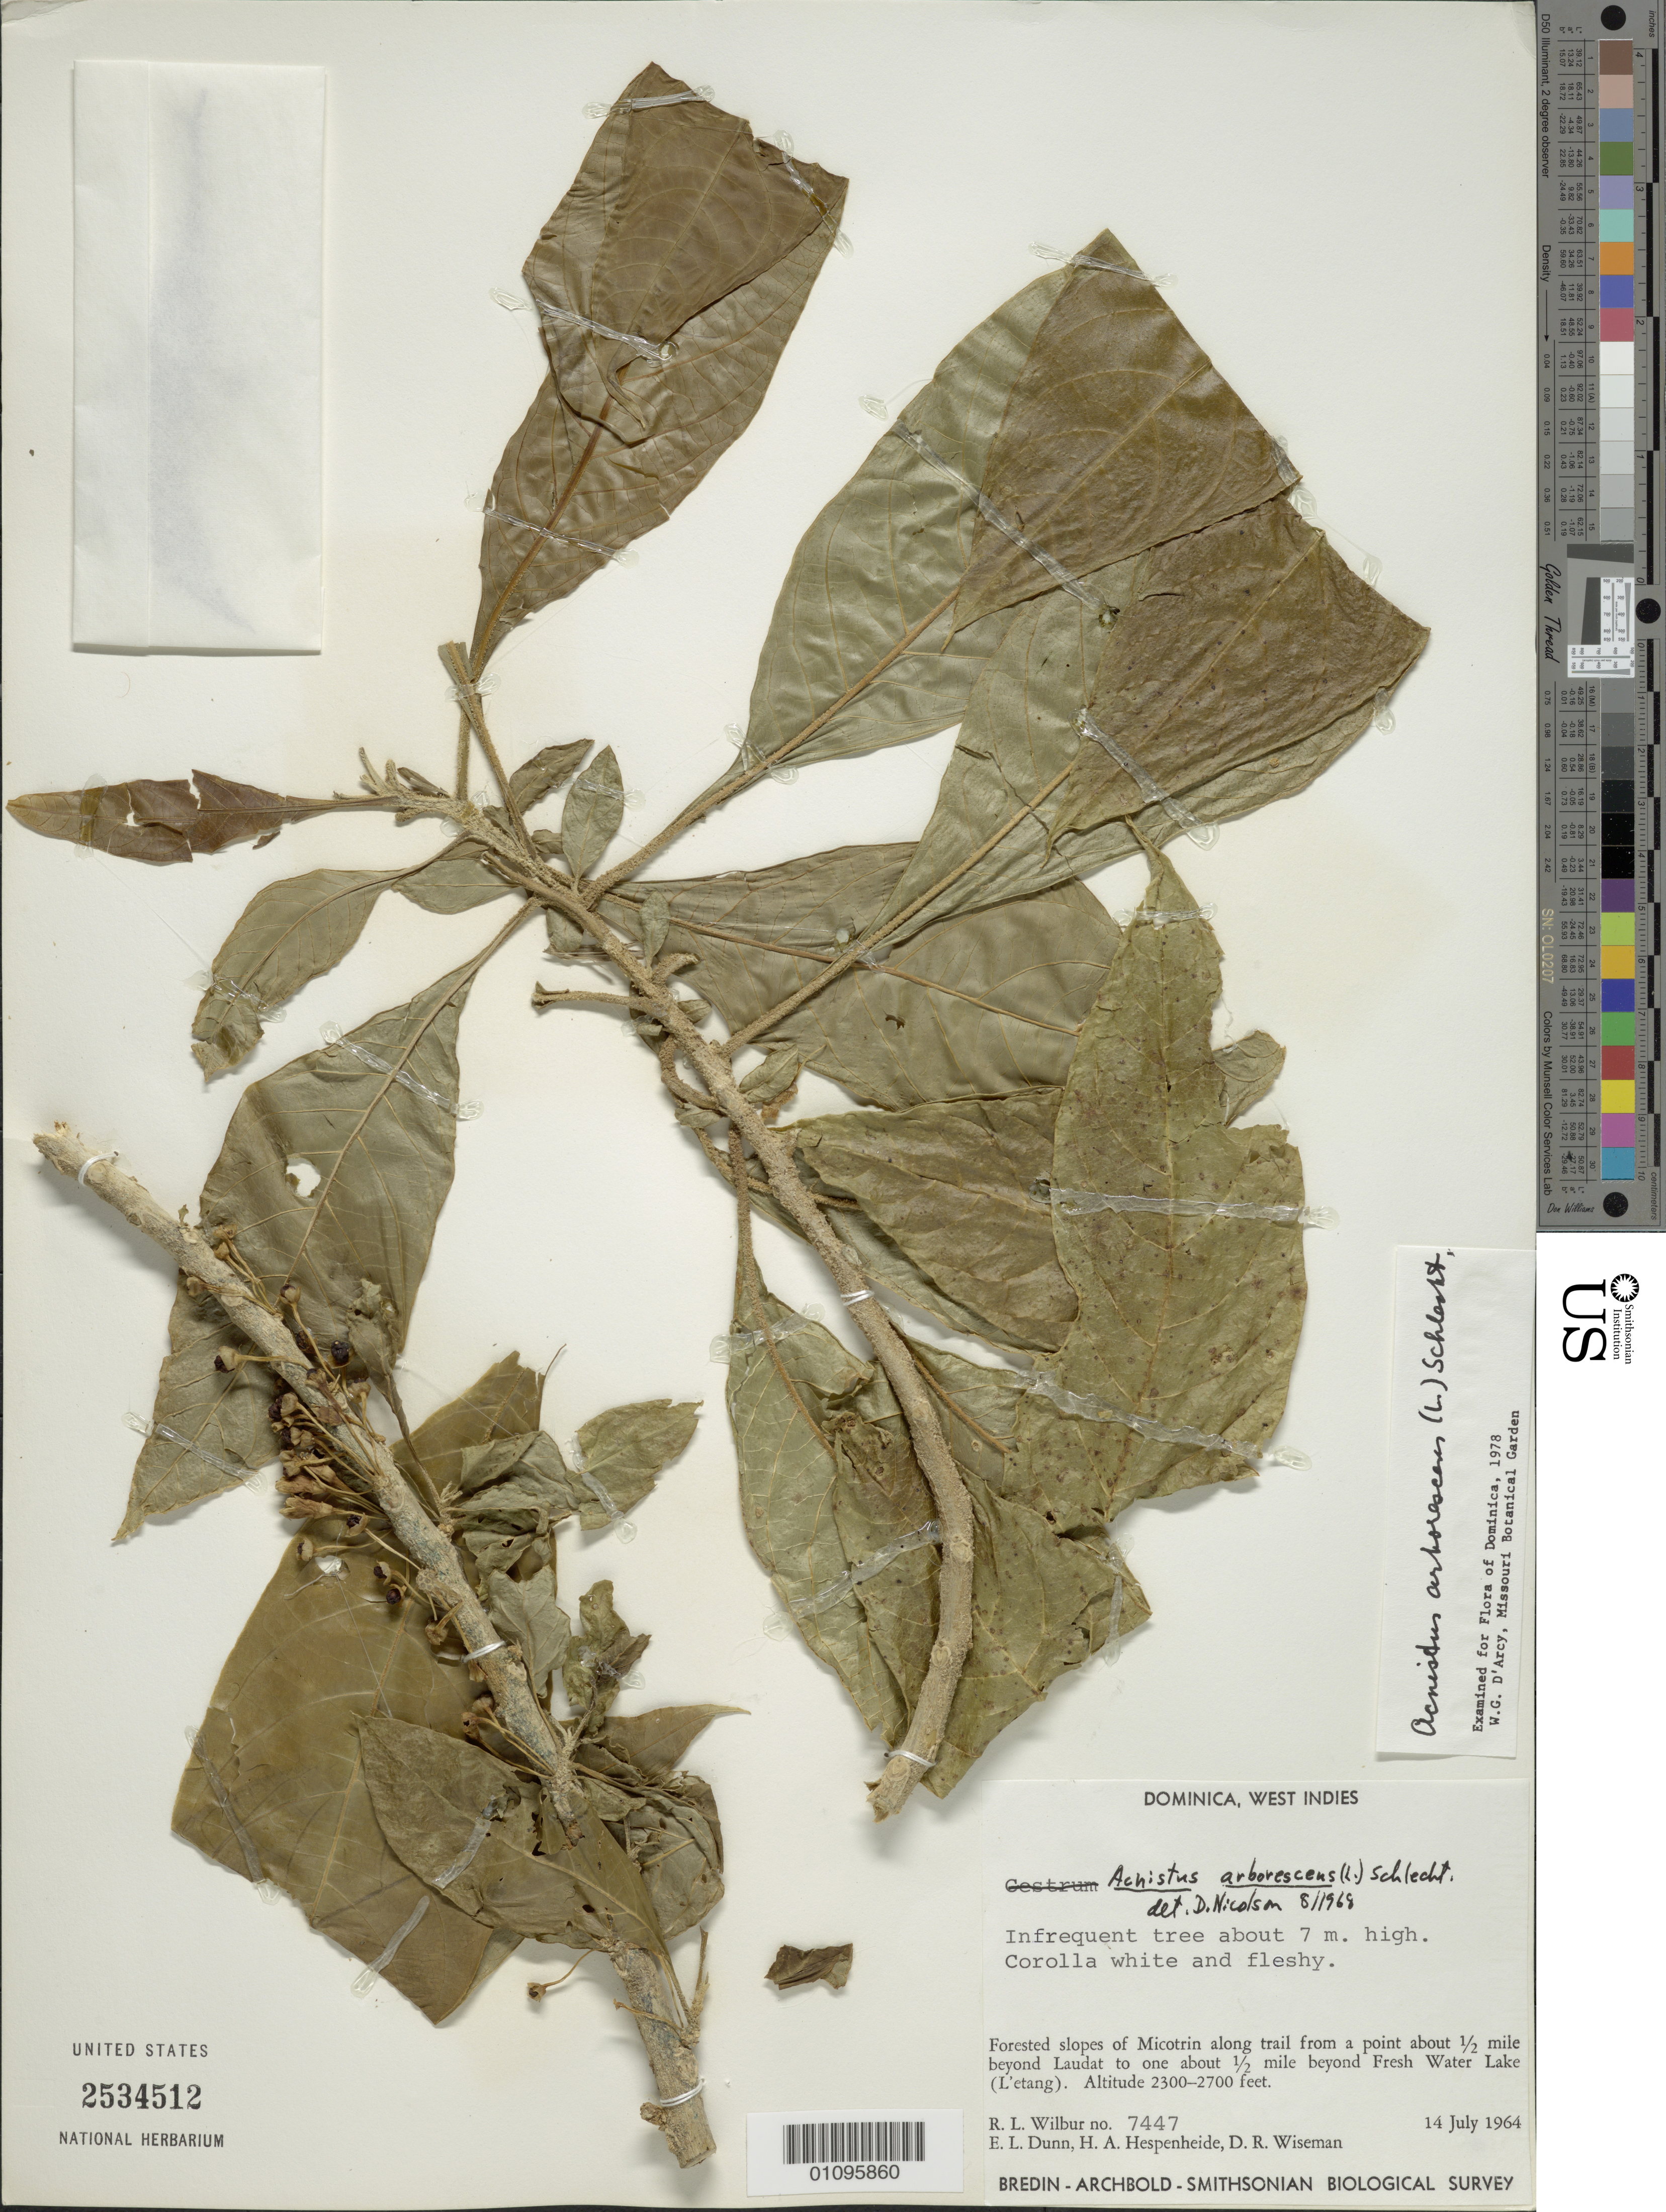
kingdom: Plantae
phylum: Tracheophyta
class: Magnoliopsida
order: Solanales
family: Solanaceae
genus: Acnistus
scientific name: Acnistus arborescens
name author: (L.) Schltdl.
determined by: D'Arcy, W. G.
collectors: R. L. Wilbur, E. Dunn, H. A. Hespenheide & D. R. Wiseman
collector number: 7447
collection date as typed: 14 Jul 1964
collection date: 1964-07-14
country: Dominica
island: Dominica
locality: Micotrin, trail from a point about 0.5 mile beyond Laudat to one about 0.5 mile beyond Fresh Water Lake (L'etang)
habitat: Forested slopes, along trail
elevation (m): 701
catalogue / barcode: US 2534512